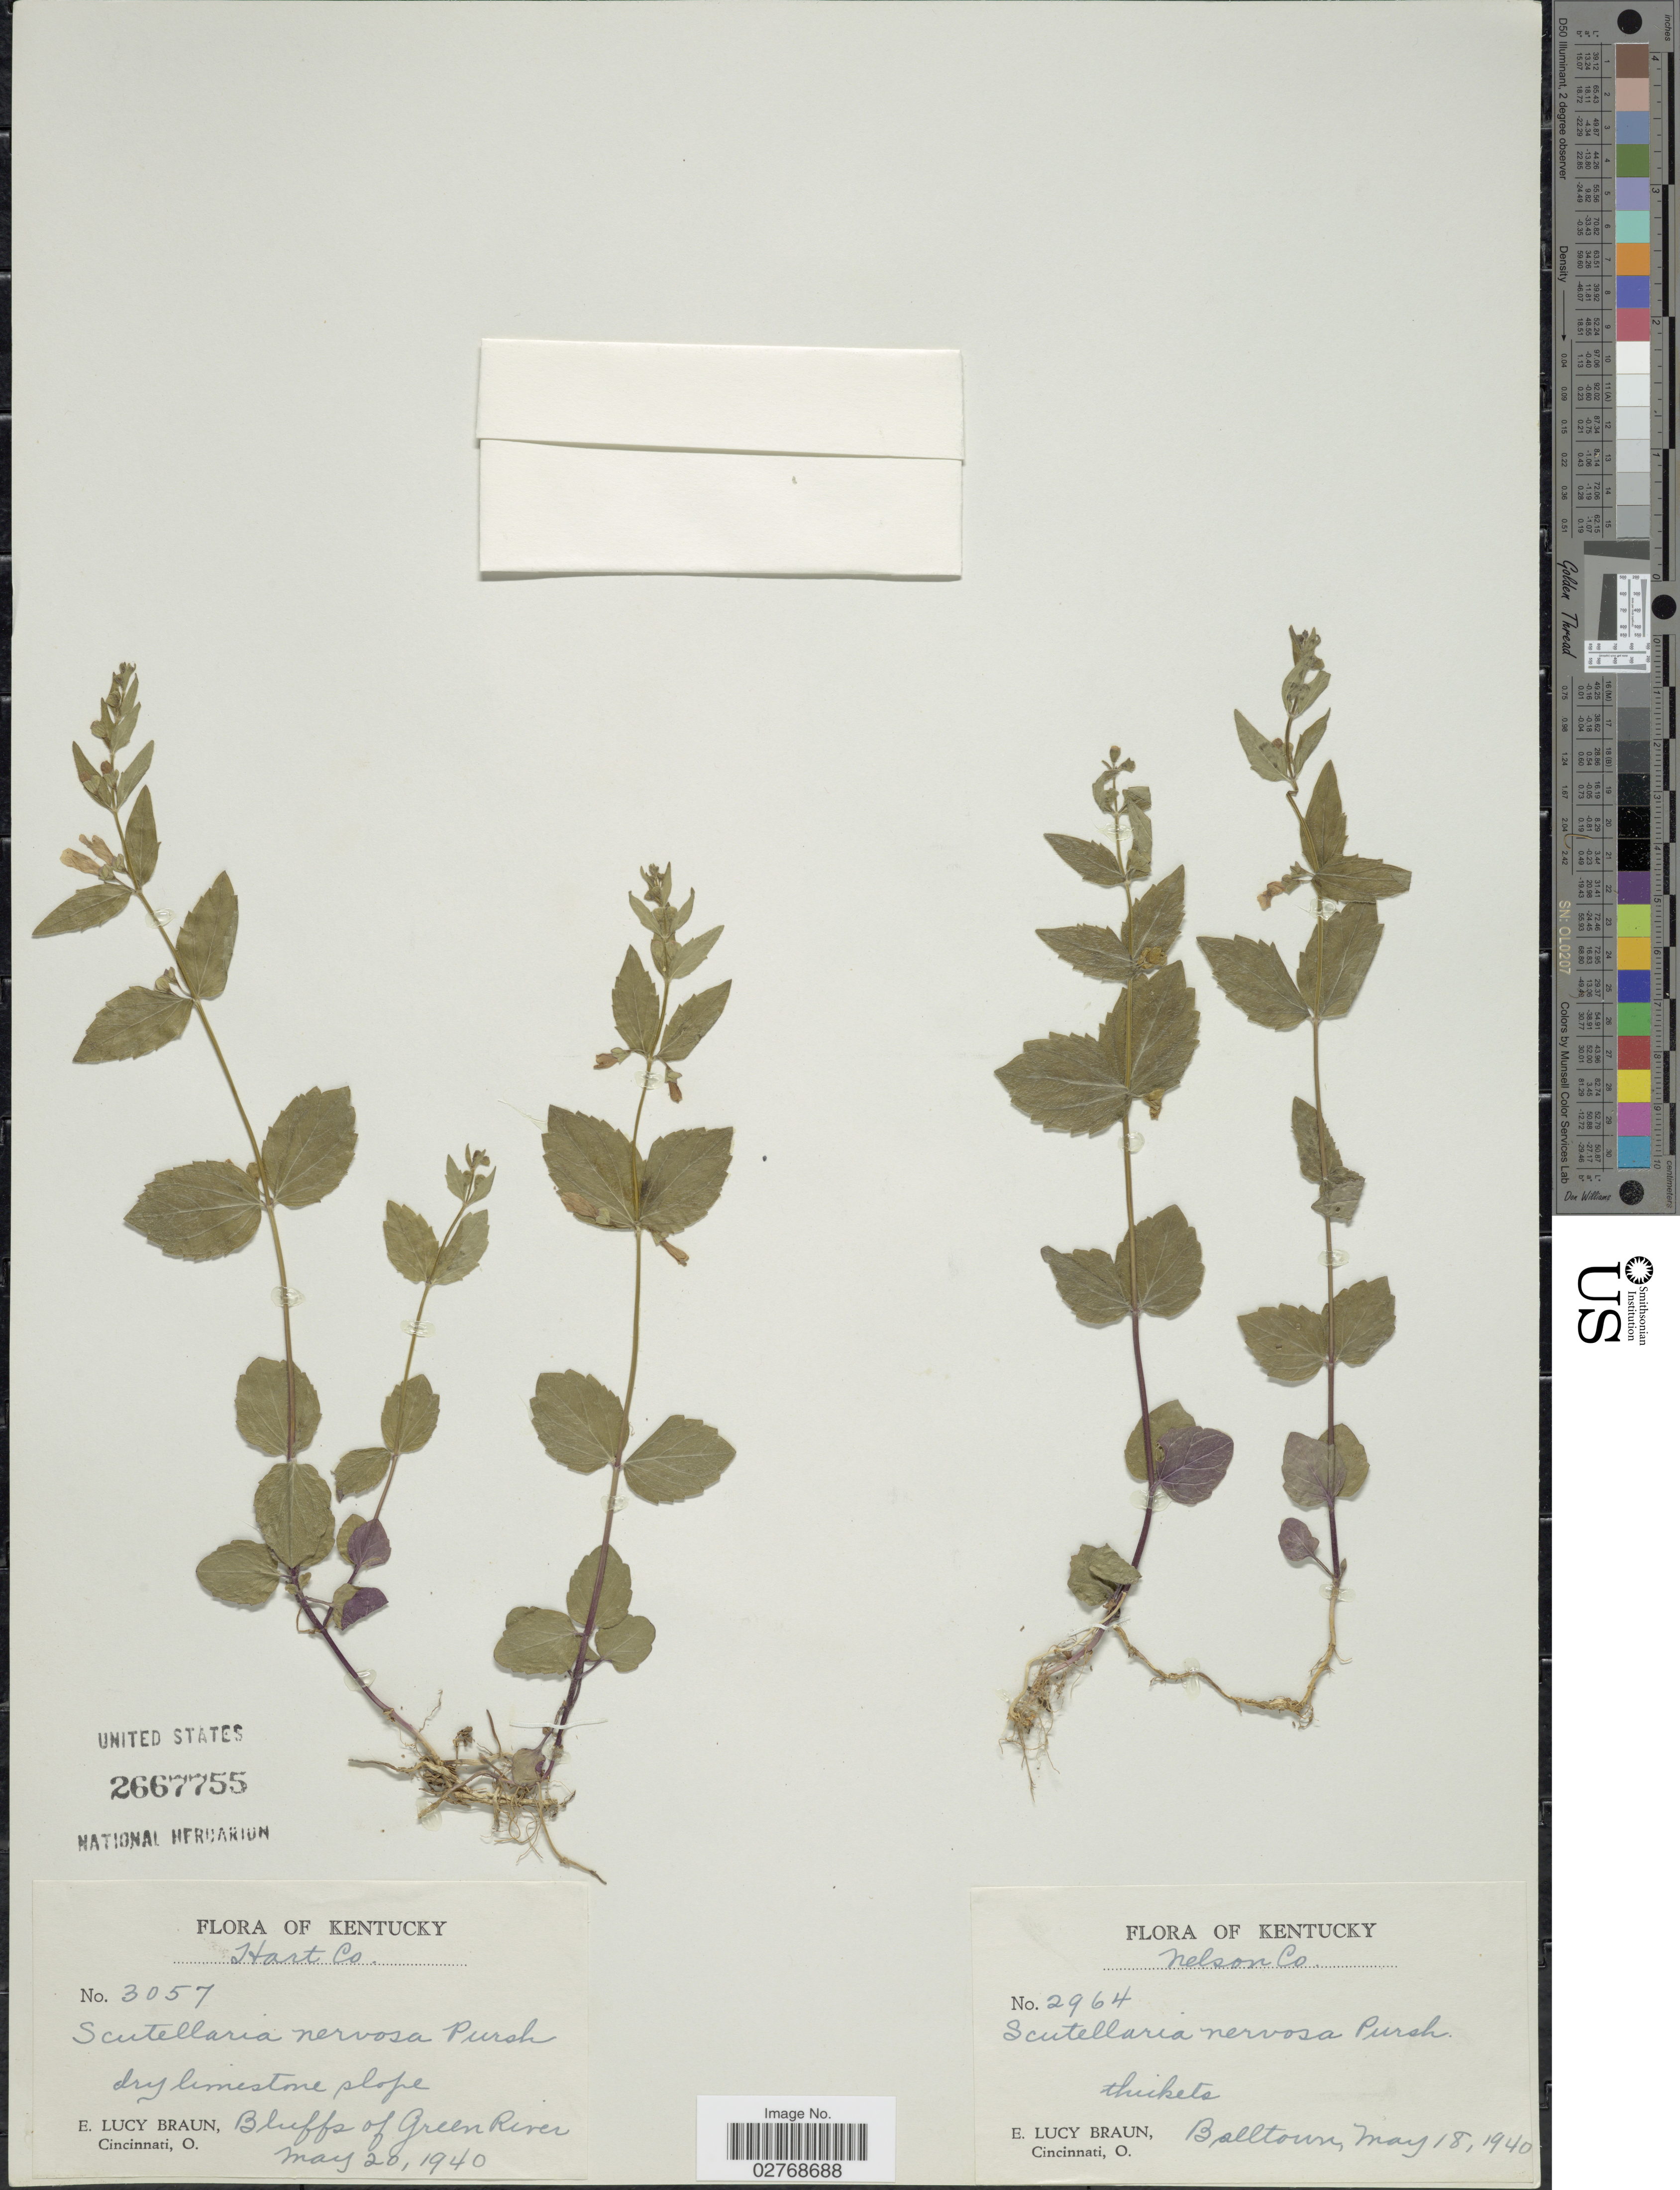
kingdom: Plantae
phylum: Tracheophyta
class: Magnoliopsida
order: Lamiales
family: Lamiaceae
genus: Scutellaria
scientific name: Scutellaria nervosa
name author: Pursh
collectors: E. L. Braun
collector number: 2964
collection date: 1940-05-18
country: United States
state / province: Kentucky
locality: Nelson Co. Balltown.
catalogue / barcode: US 2667755-2